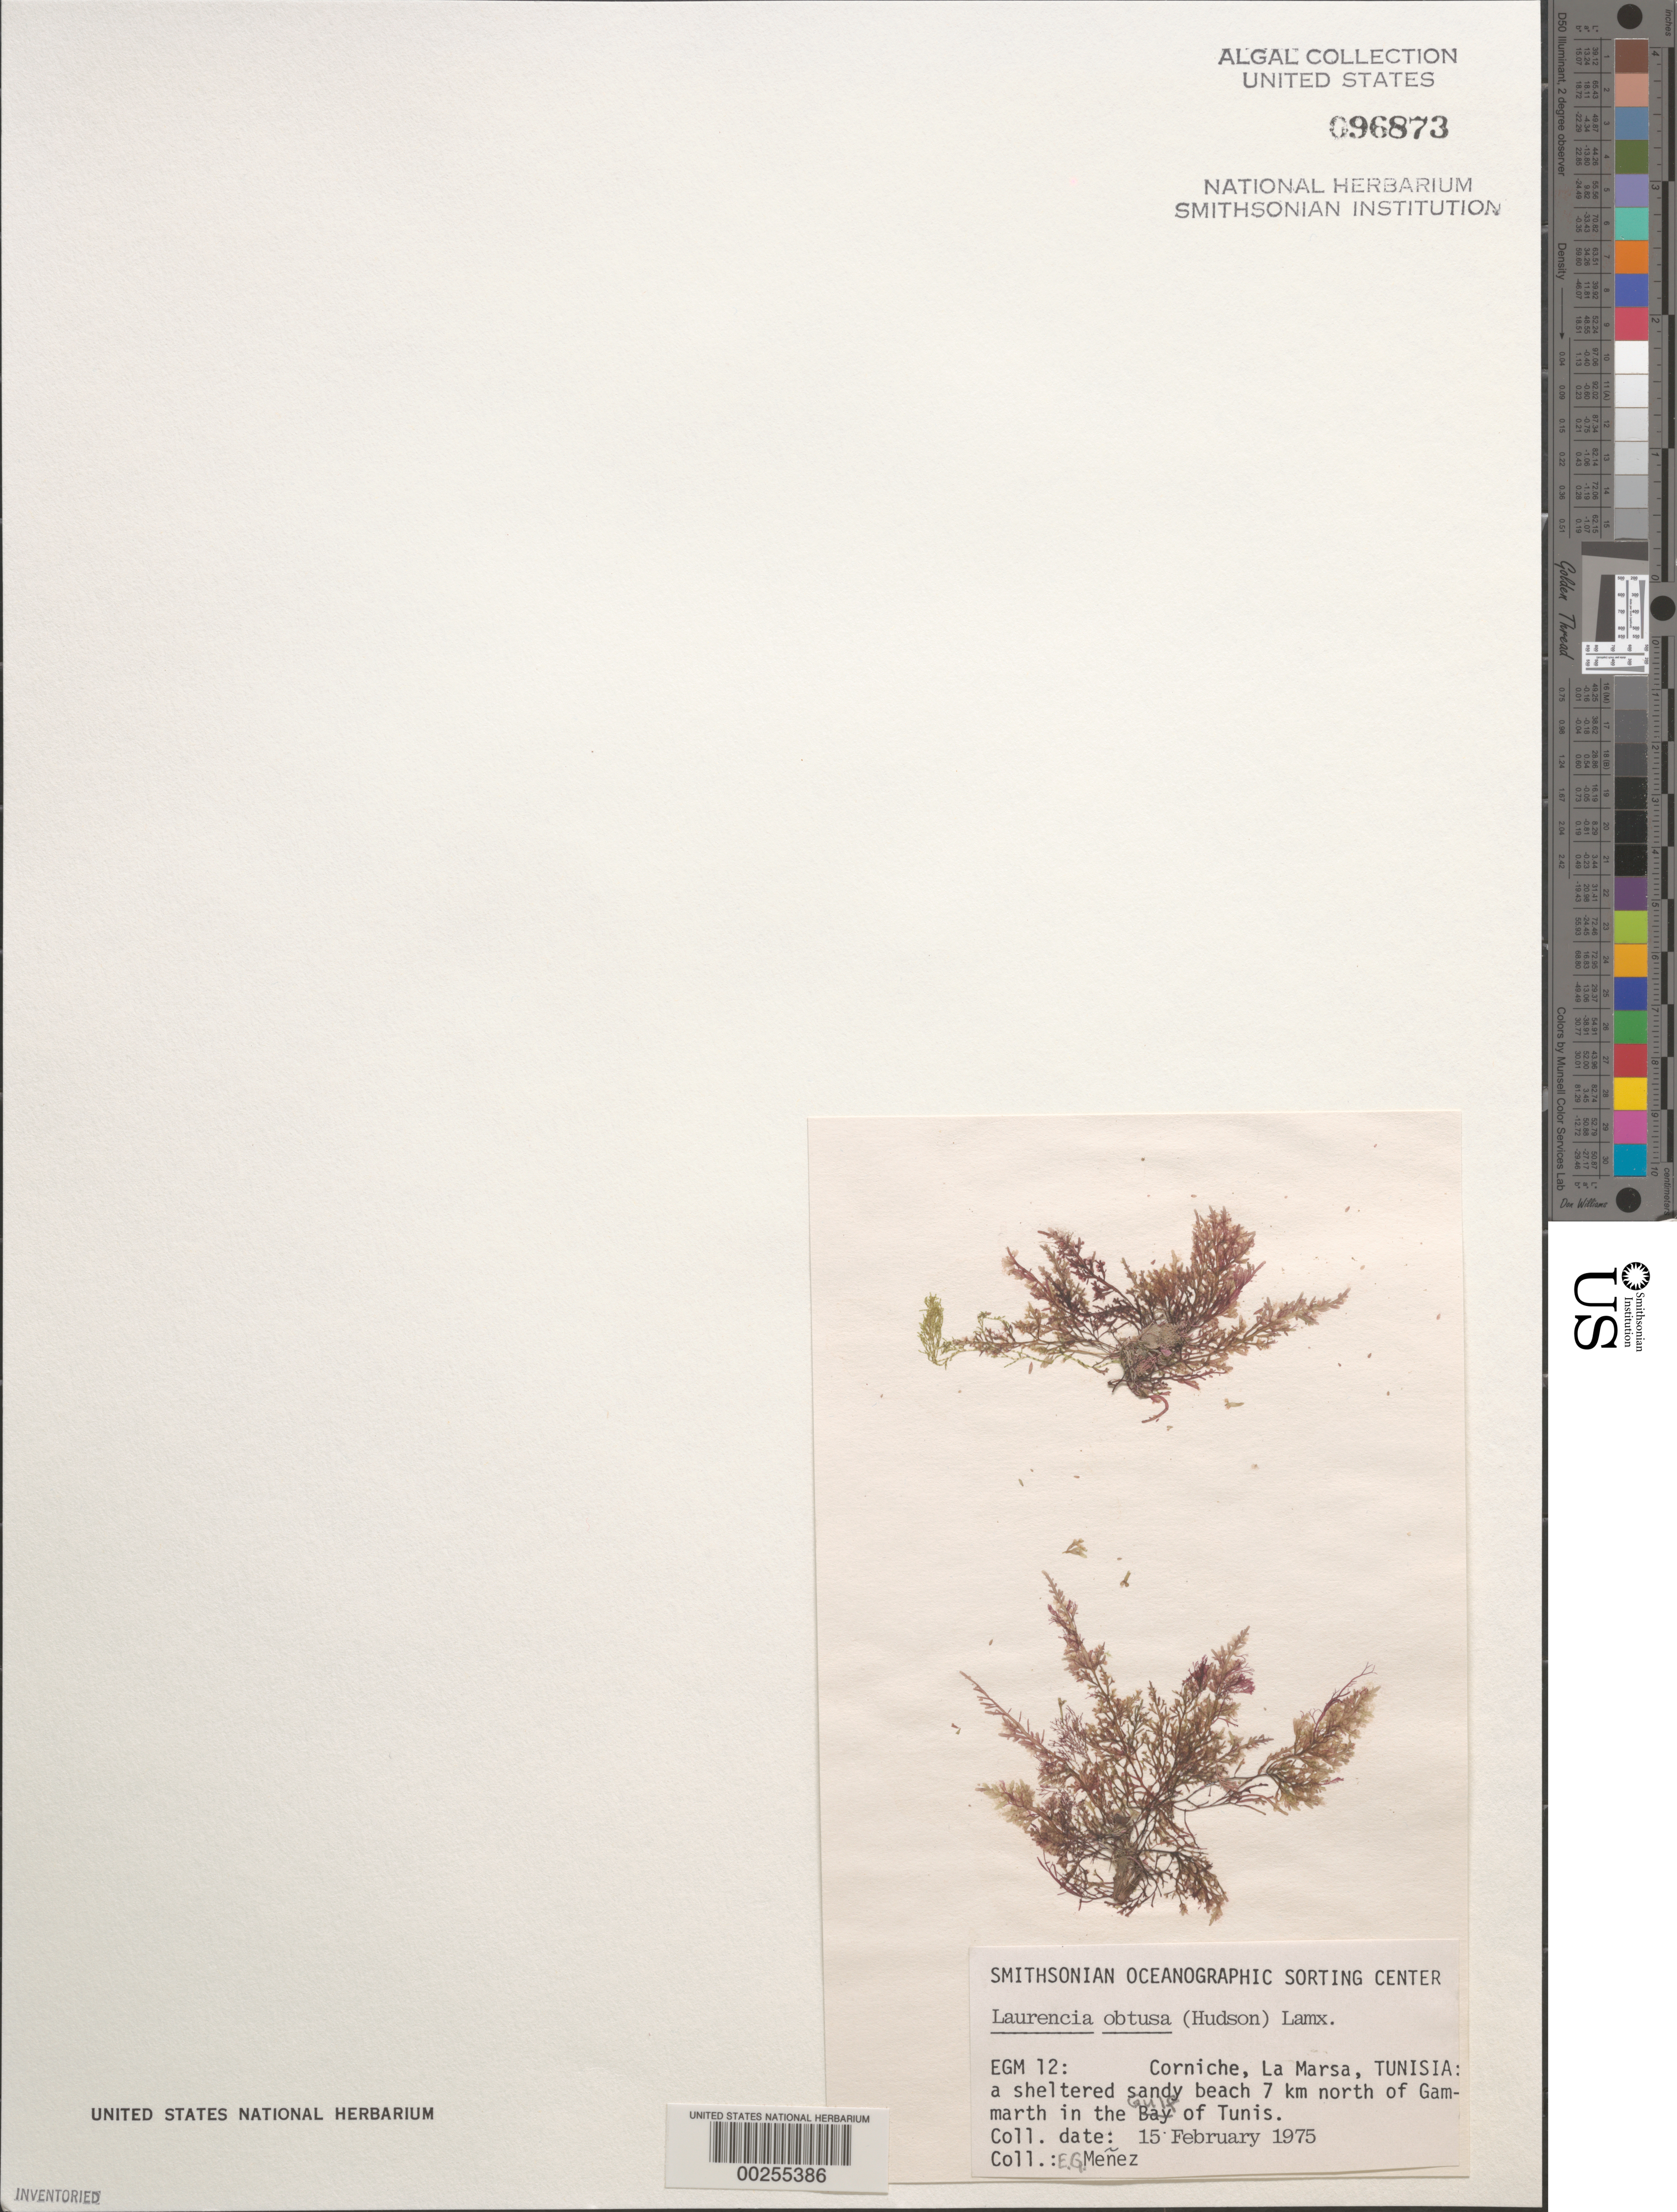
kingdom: Plantae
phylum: Rhodophyta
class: Florideophyceae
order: Ceramiales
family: Rhodomelaceae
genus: Laurencia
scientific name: Laurencia obtusa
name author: (Huds.) J.V.Lamouroux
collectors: Meñez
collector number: EGM 12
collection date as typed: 15 Feb 1975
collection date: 1975-02-15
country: Tunisia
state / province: Tunis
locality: Corniche, La Marsa, 7 km north of Gammarth, Gulf of Tunis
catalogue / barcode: US 96873